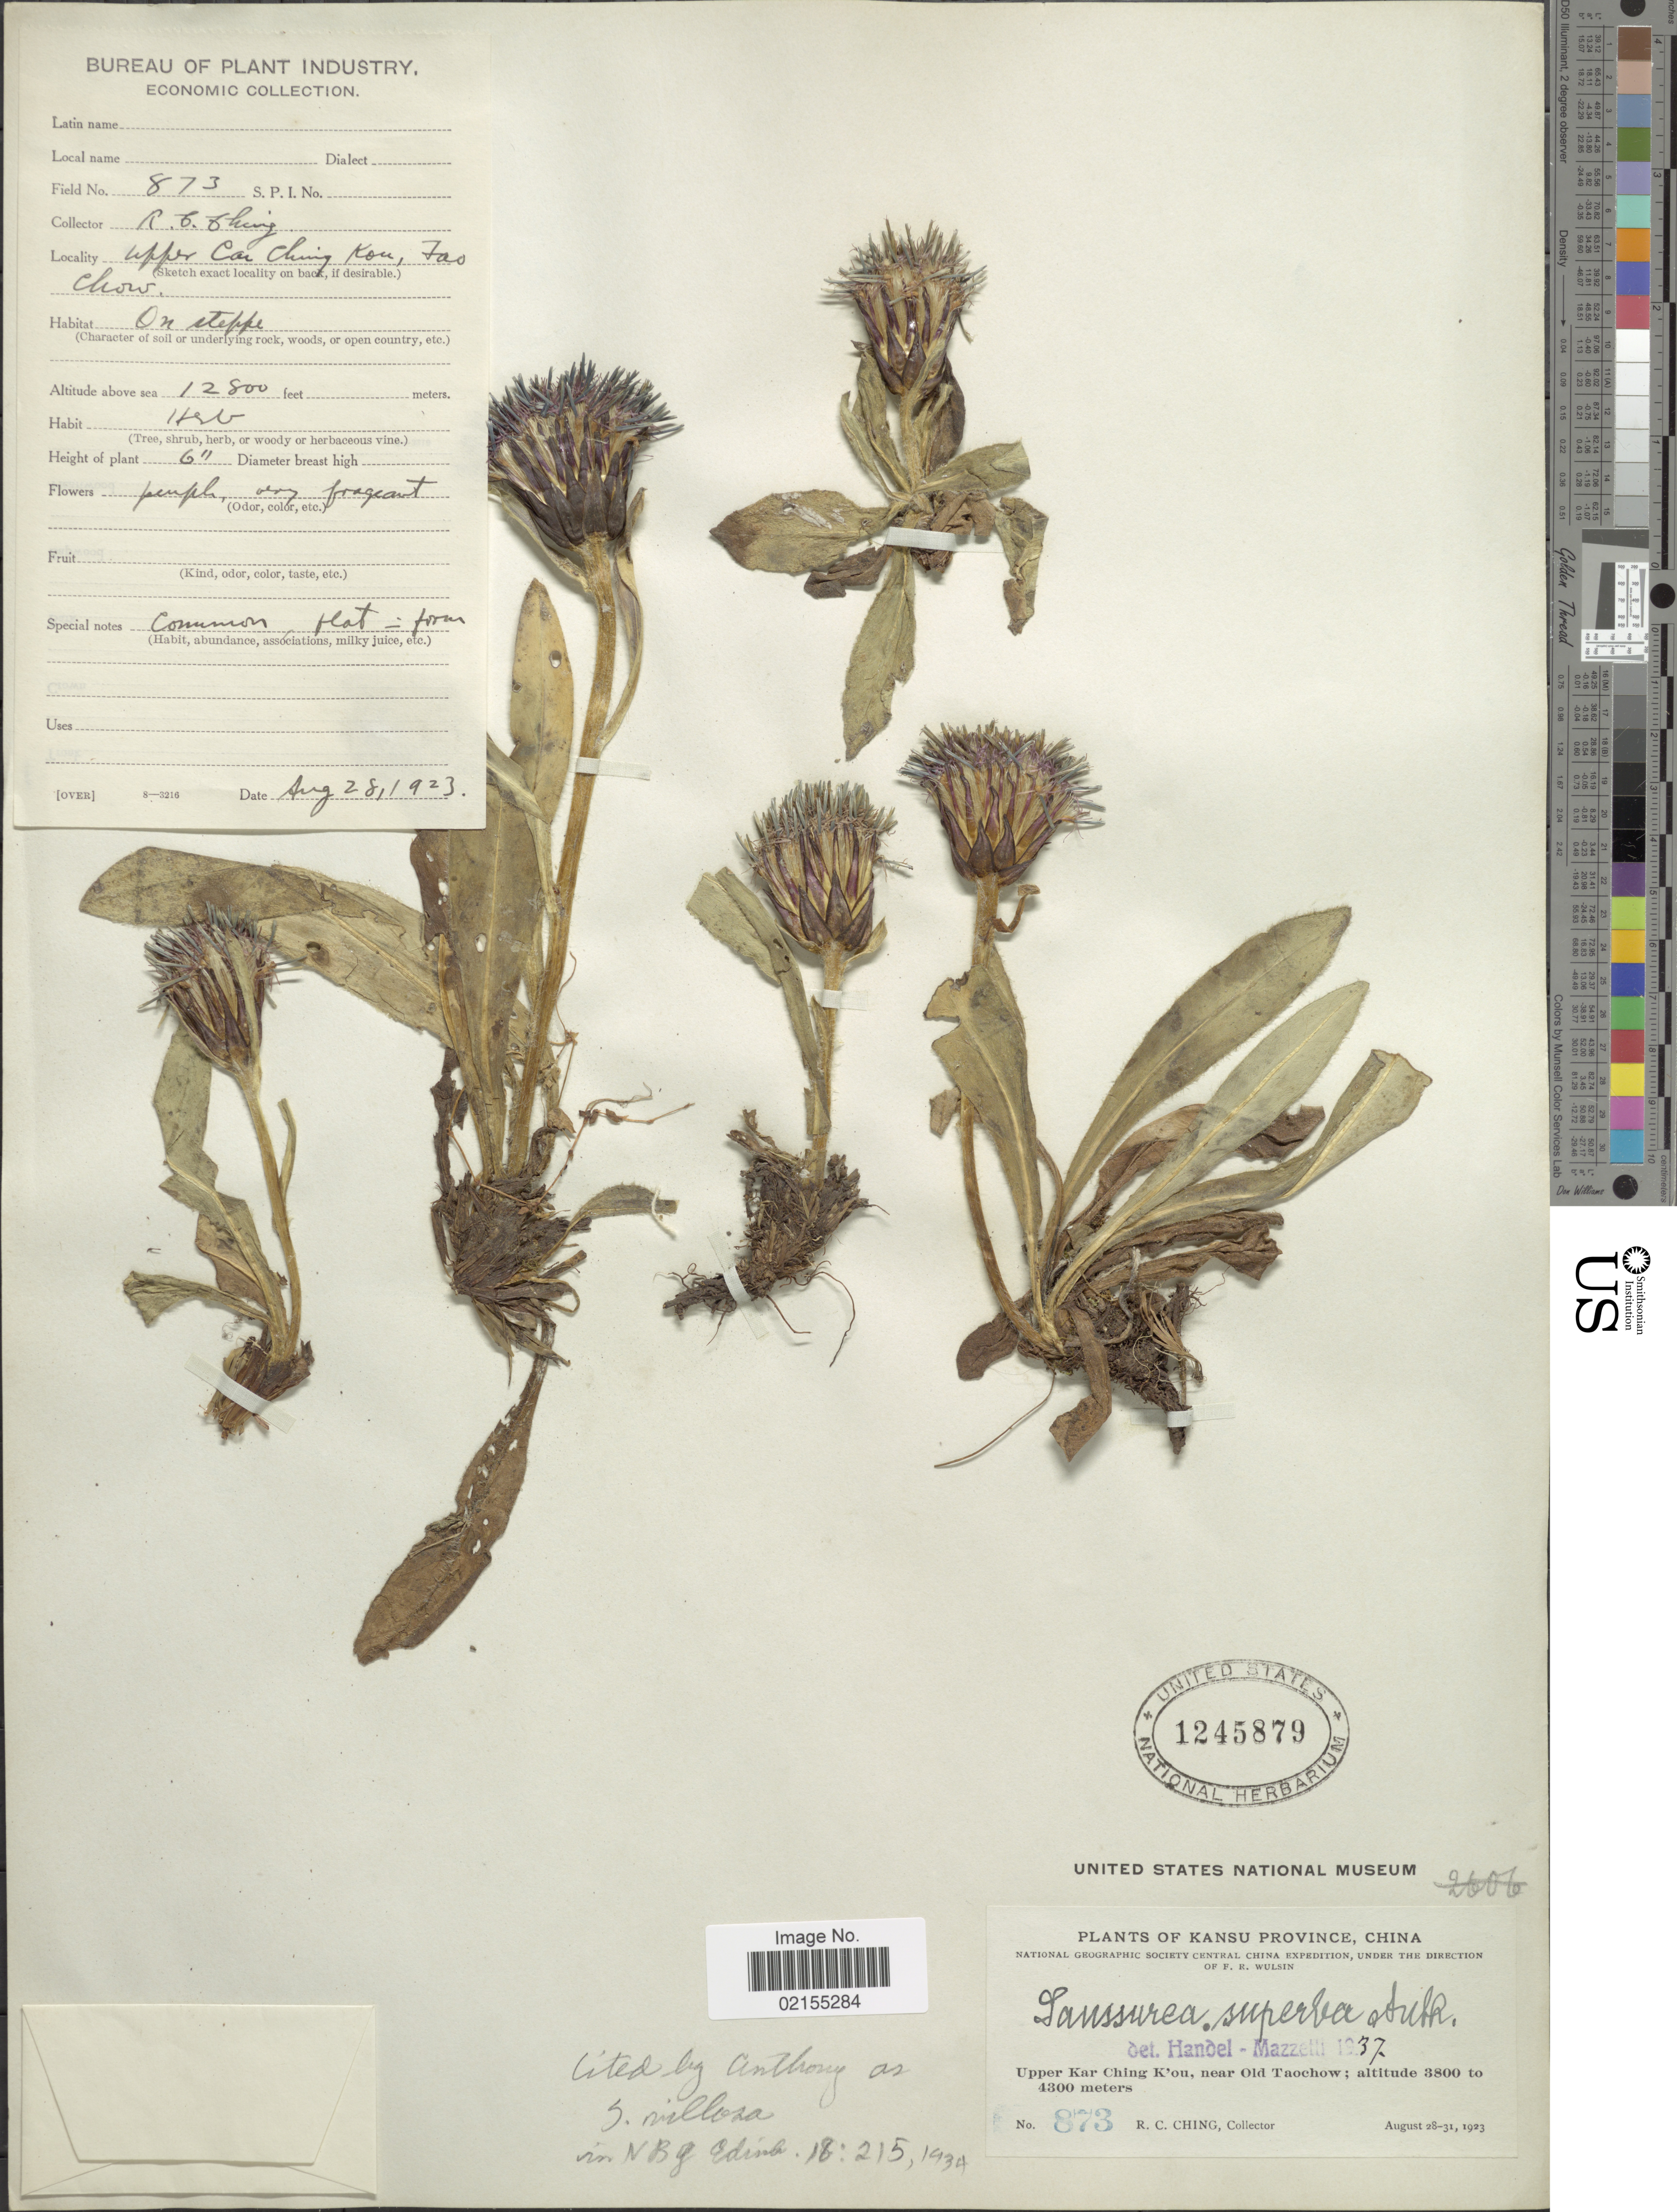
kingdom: Plantae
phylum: Tracheophyta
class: Magnoliopsida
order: Asterales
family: Asteraceae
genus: Saussurea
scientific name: Saussurea hieracioides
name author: Hook. f.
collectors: R. C. Ching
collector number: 873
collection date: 1923-08-28/1923-08-31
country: China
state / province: Gansu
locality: Kansu Province, China, Upper Kar Ching K' ou, near Old Taochow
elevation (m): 3800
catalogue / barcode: US 1245879